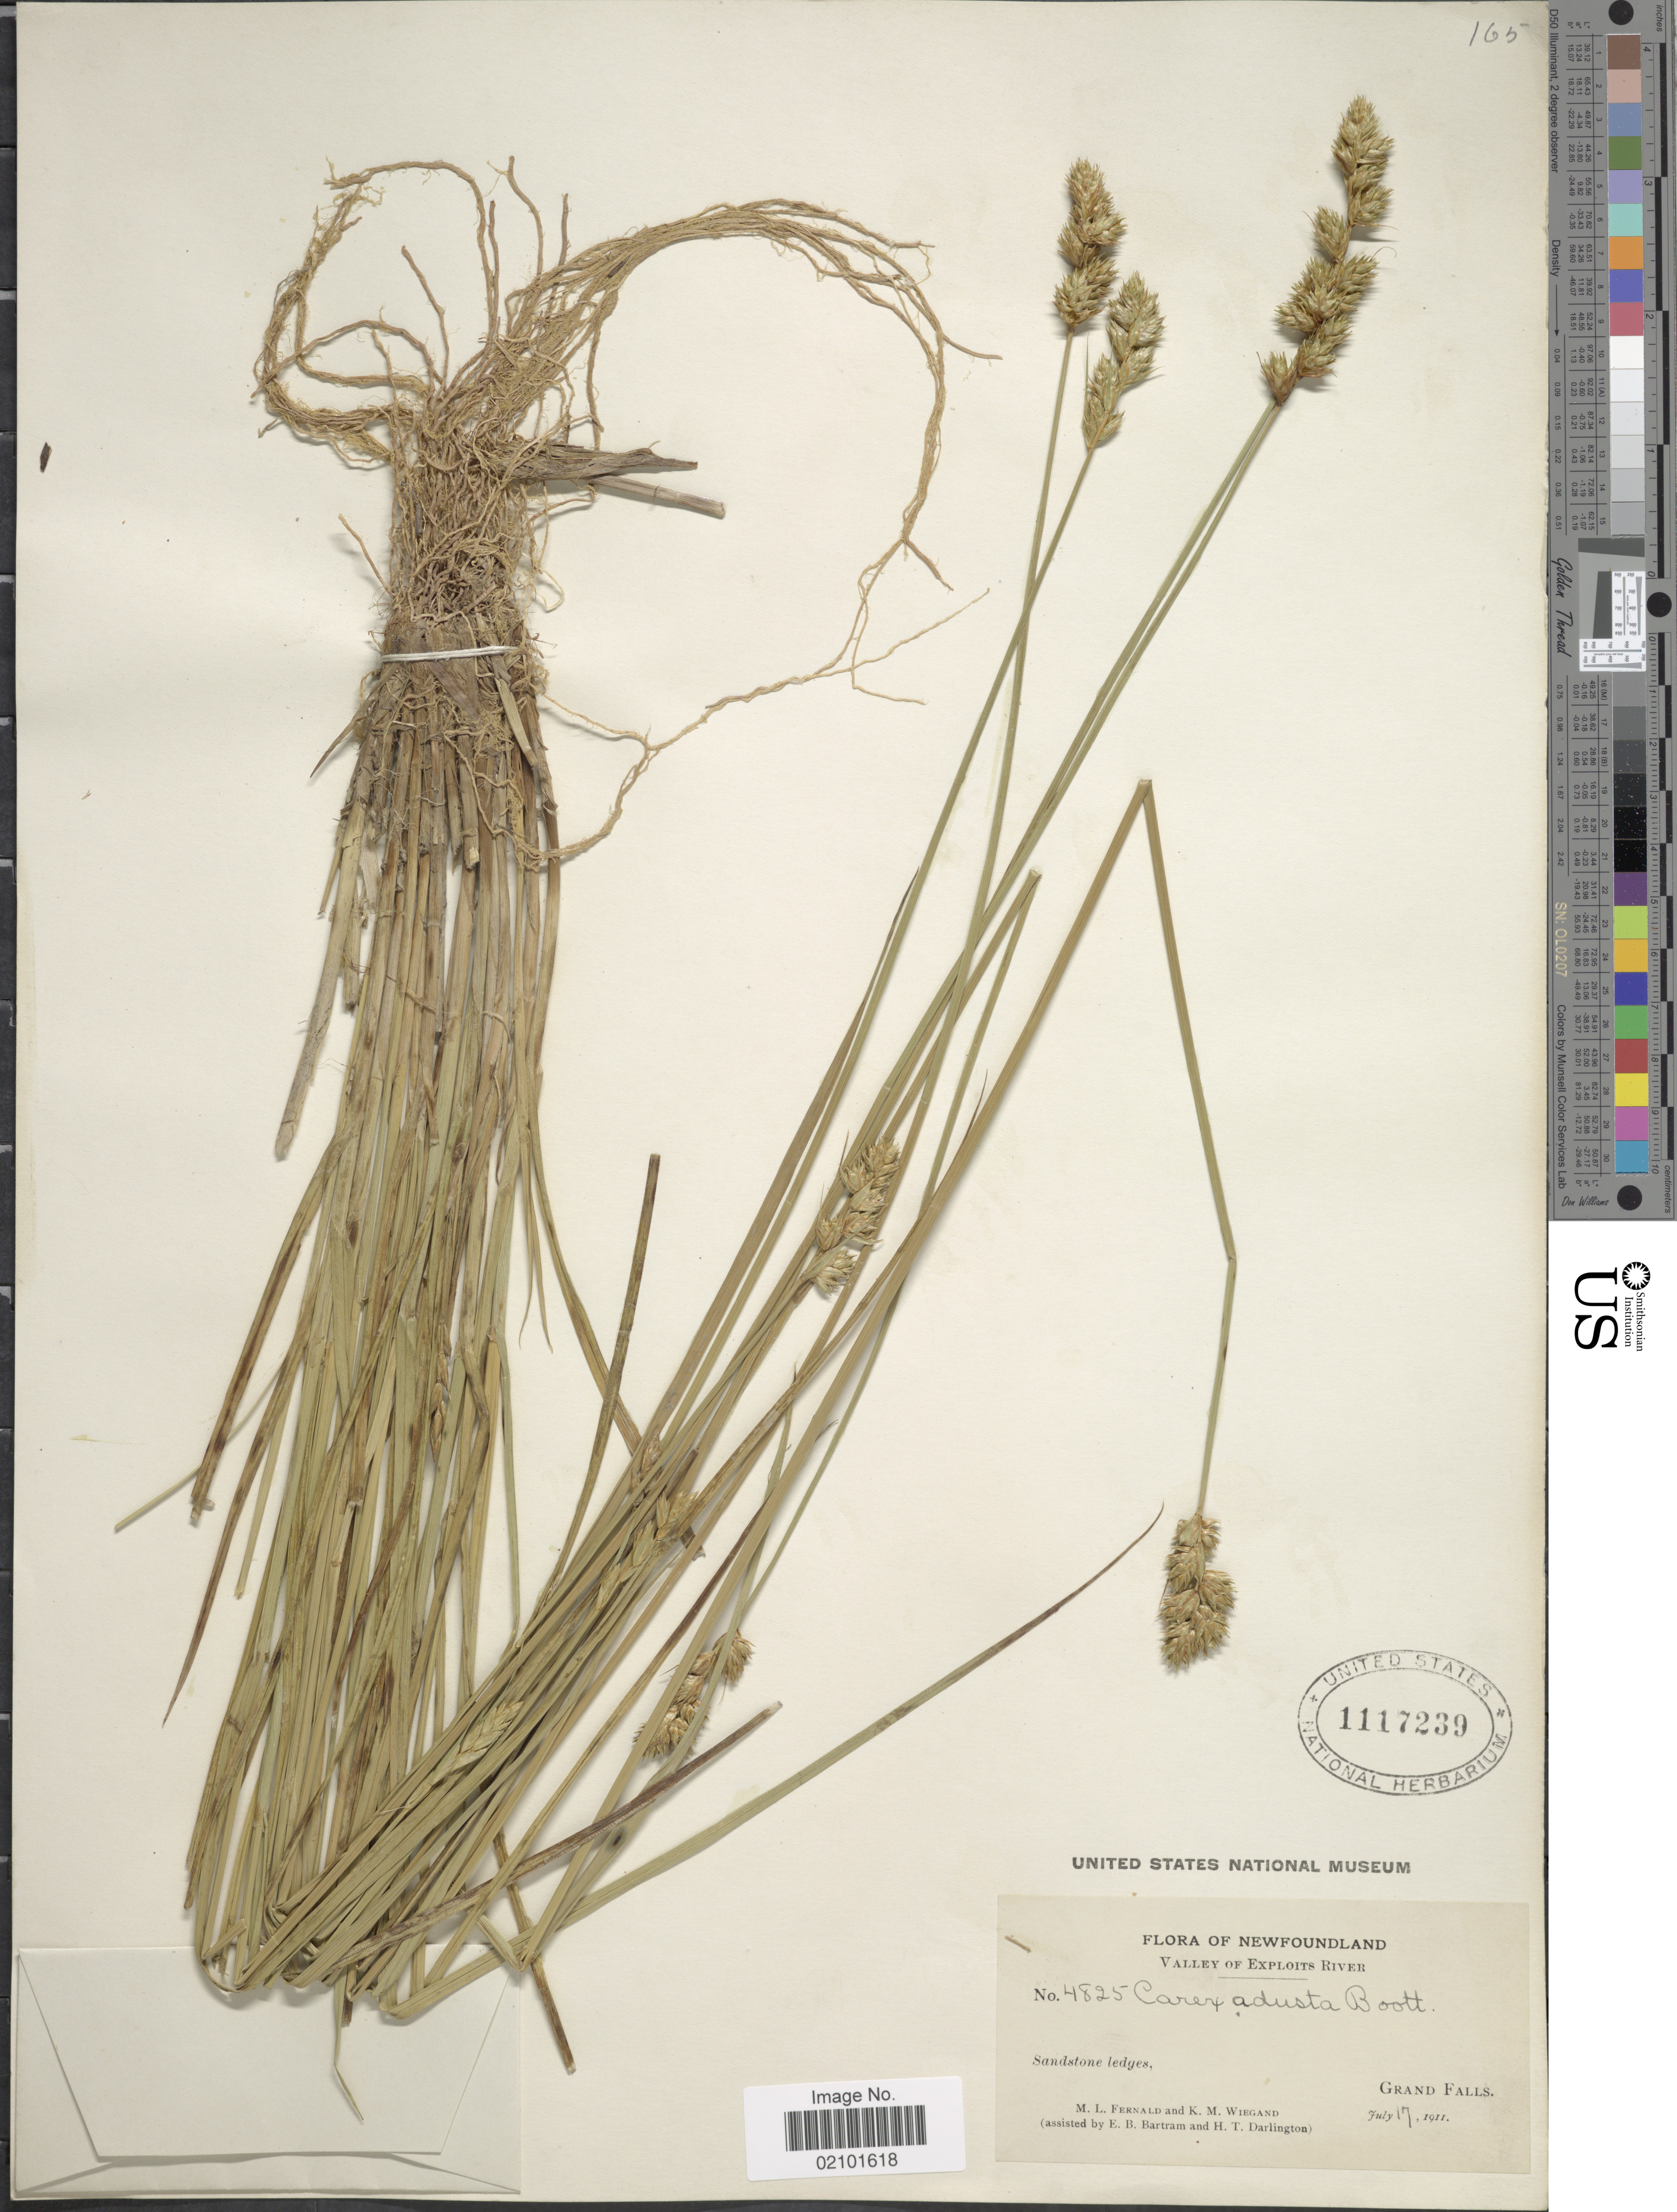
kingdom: Plantae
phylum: Tracheophyta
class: Liliopsida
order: Poales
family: Cyperaceae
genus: Carex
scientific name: Carex adusta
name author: Boott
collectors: M. L. Fernald, K. M. Wiegand, E. B. Bartram & H. Darlington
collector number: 4825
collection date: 1911-07-17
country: Canada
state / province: Newfoundland and Labrador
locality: Valley of Exploits River. Grand Falls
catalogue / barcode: US 1117239